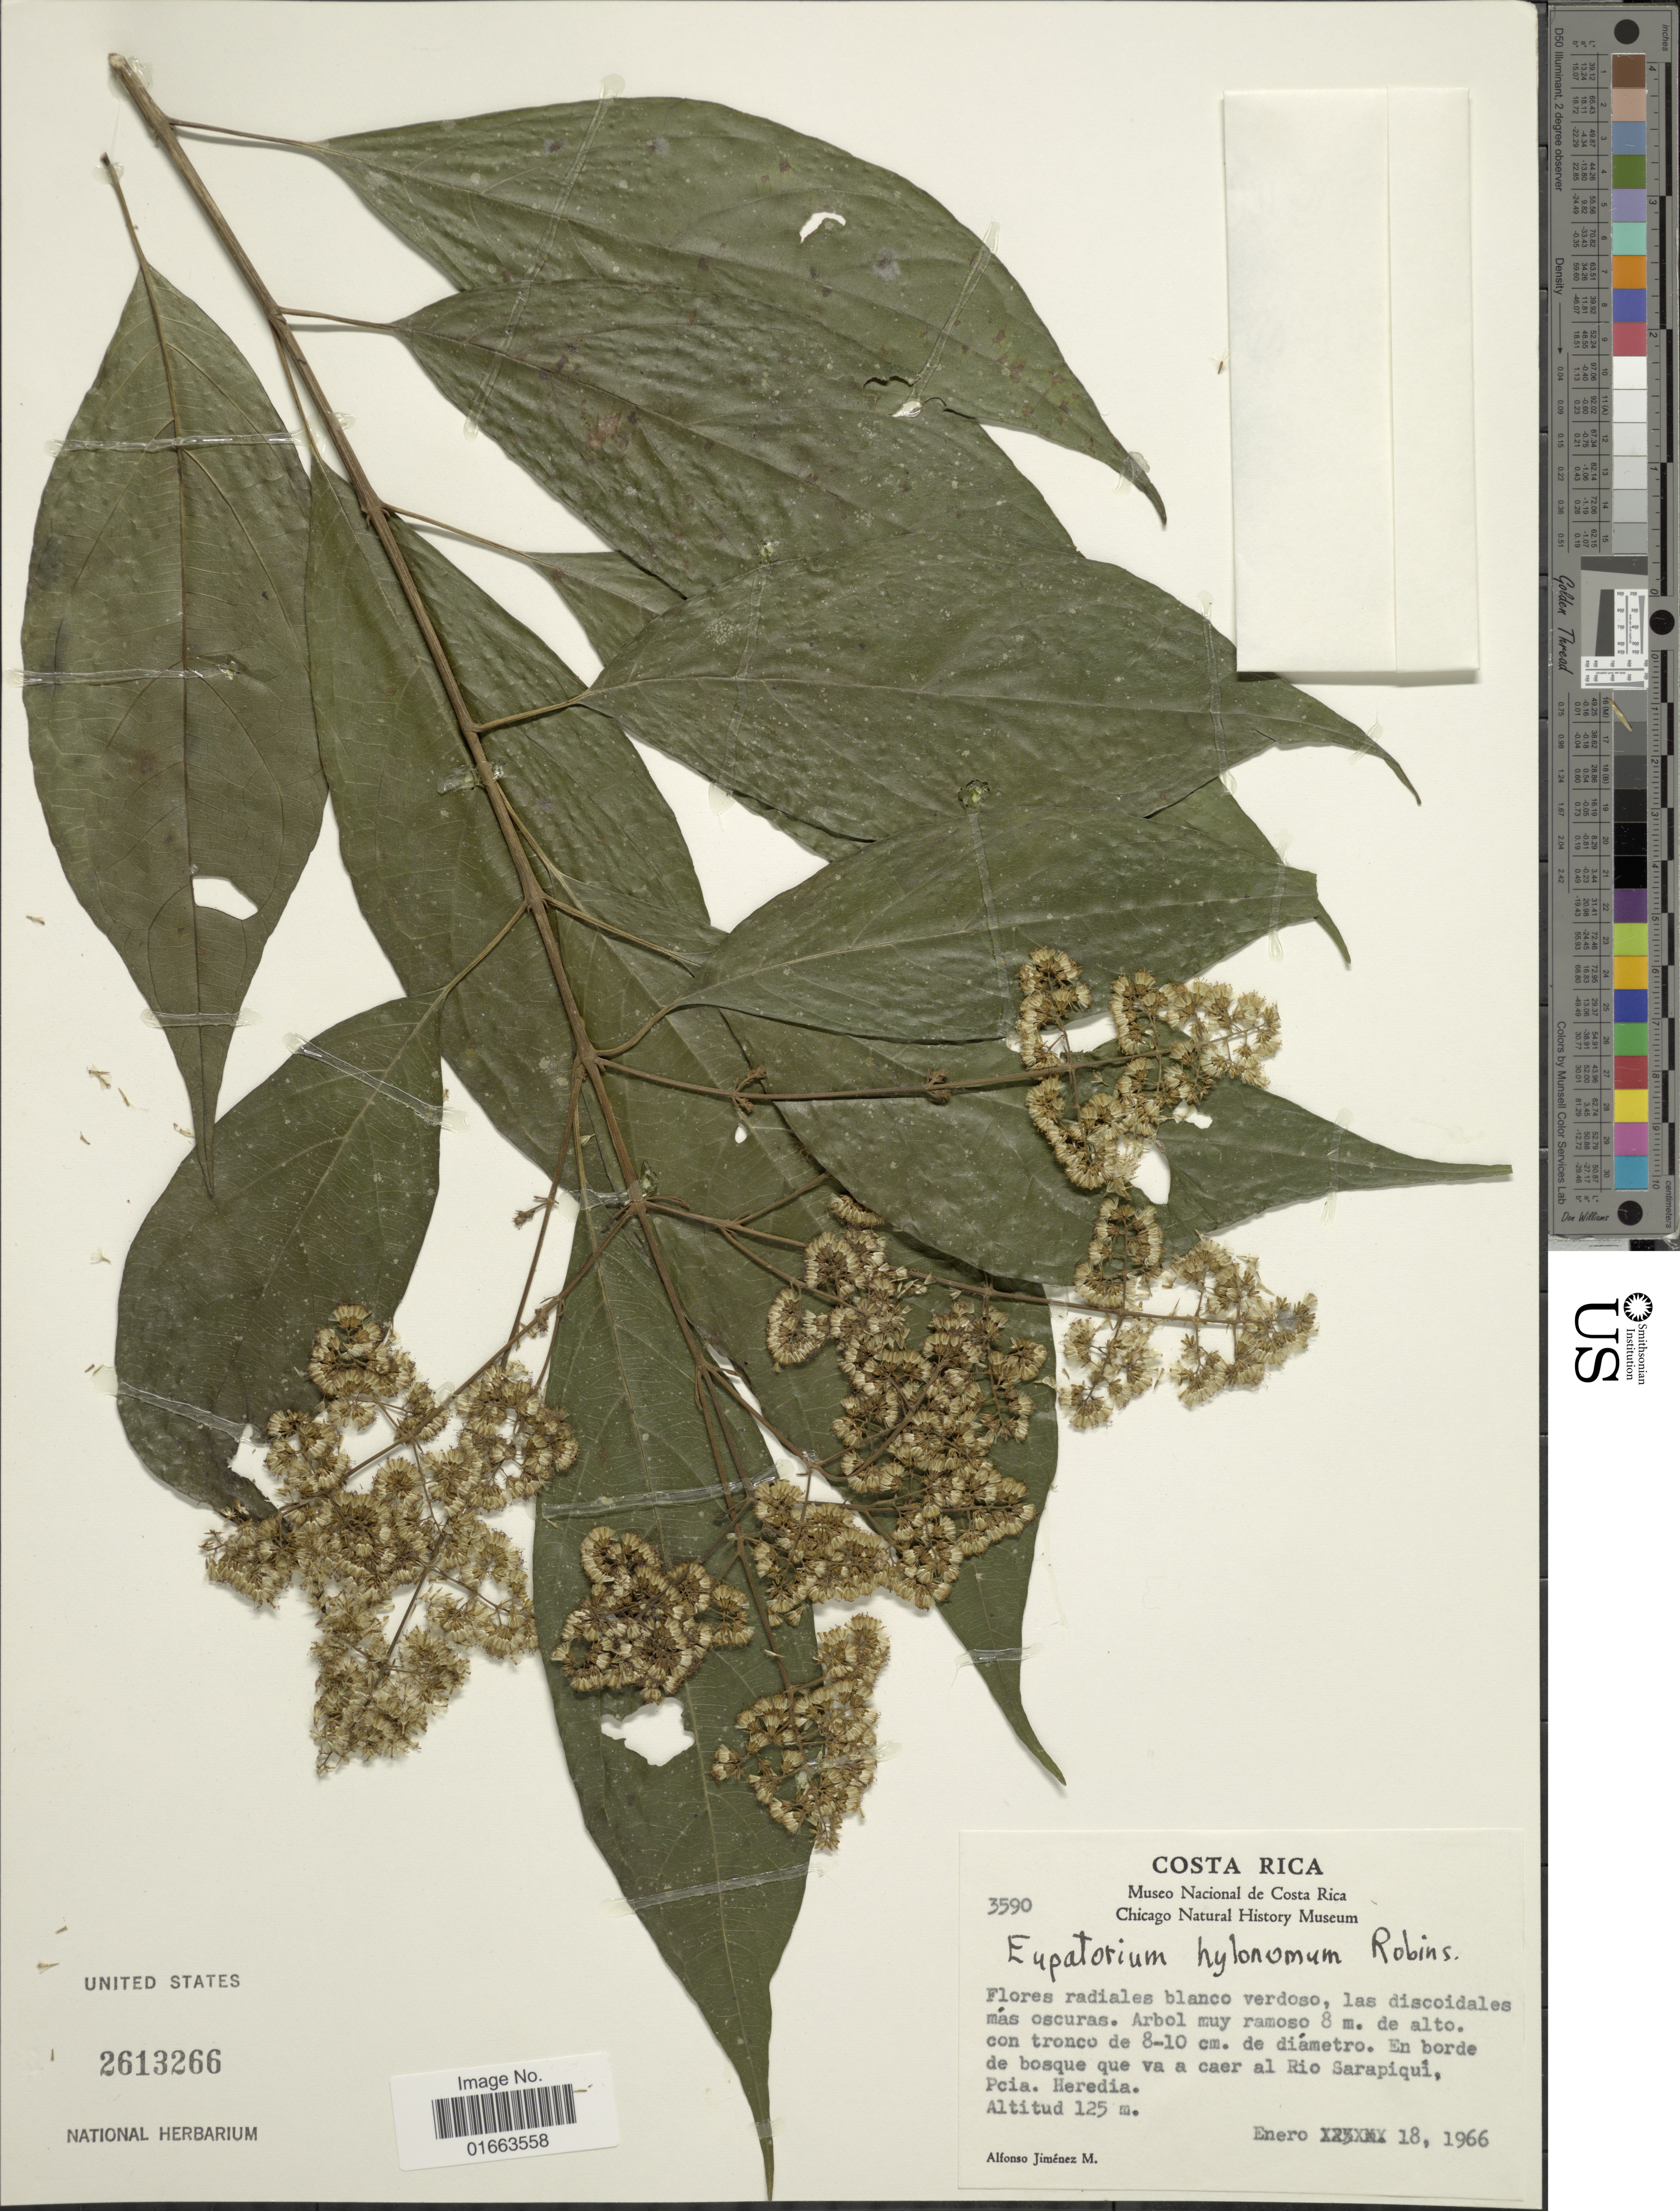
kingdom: Plantae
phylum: Tracheophyta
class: Magnoliopsida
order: Asterales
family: Asteraceae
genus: Koanophyllon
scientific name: Koanophyllon hylonoma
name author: (B.L. Rob.) R.M. King & H. Rob.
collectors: A. Jiménez M.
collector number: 3590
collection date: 1966-01-18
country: Costa Rica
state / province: Heredia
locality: En borde de bosque que va a caer al Rio Sarapiquí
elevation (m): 125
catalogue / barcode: US 2613266